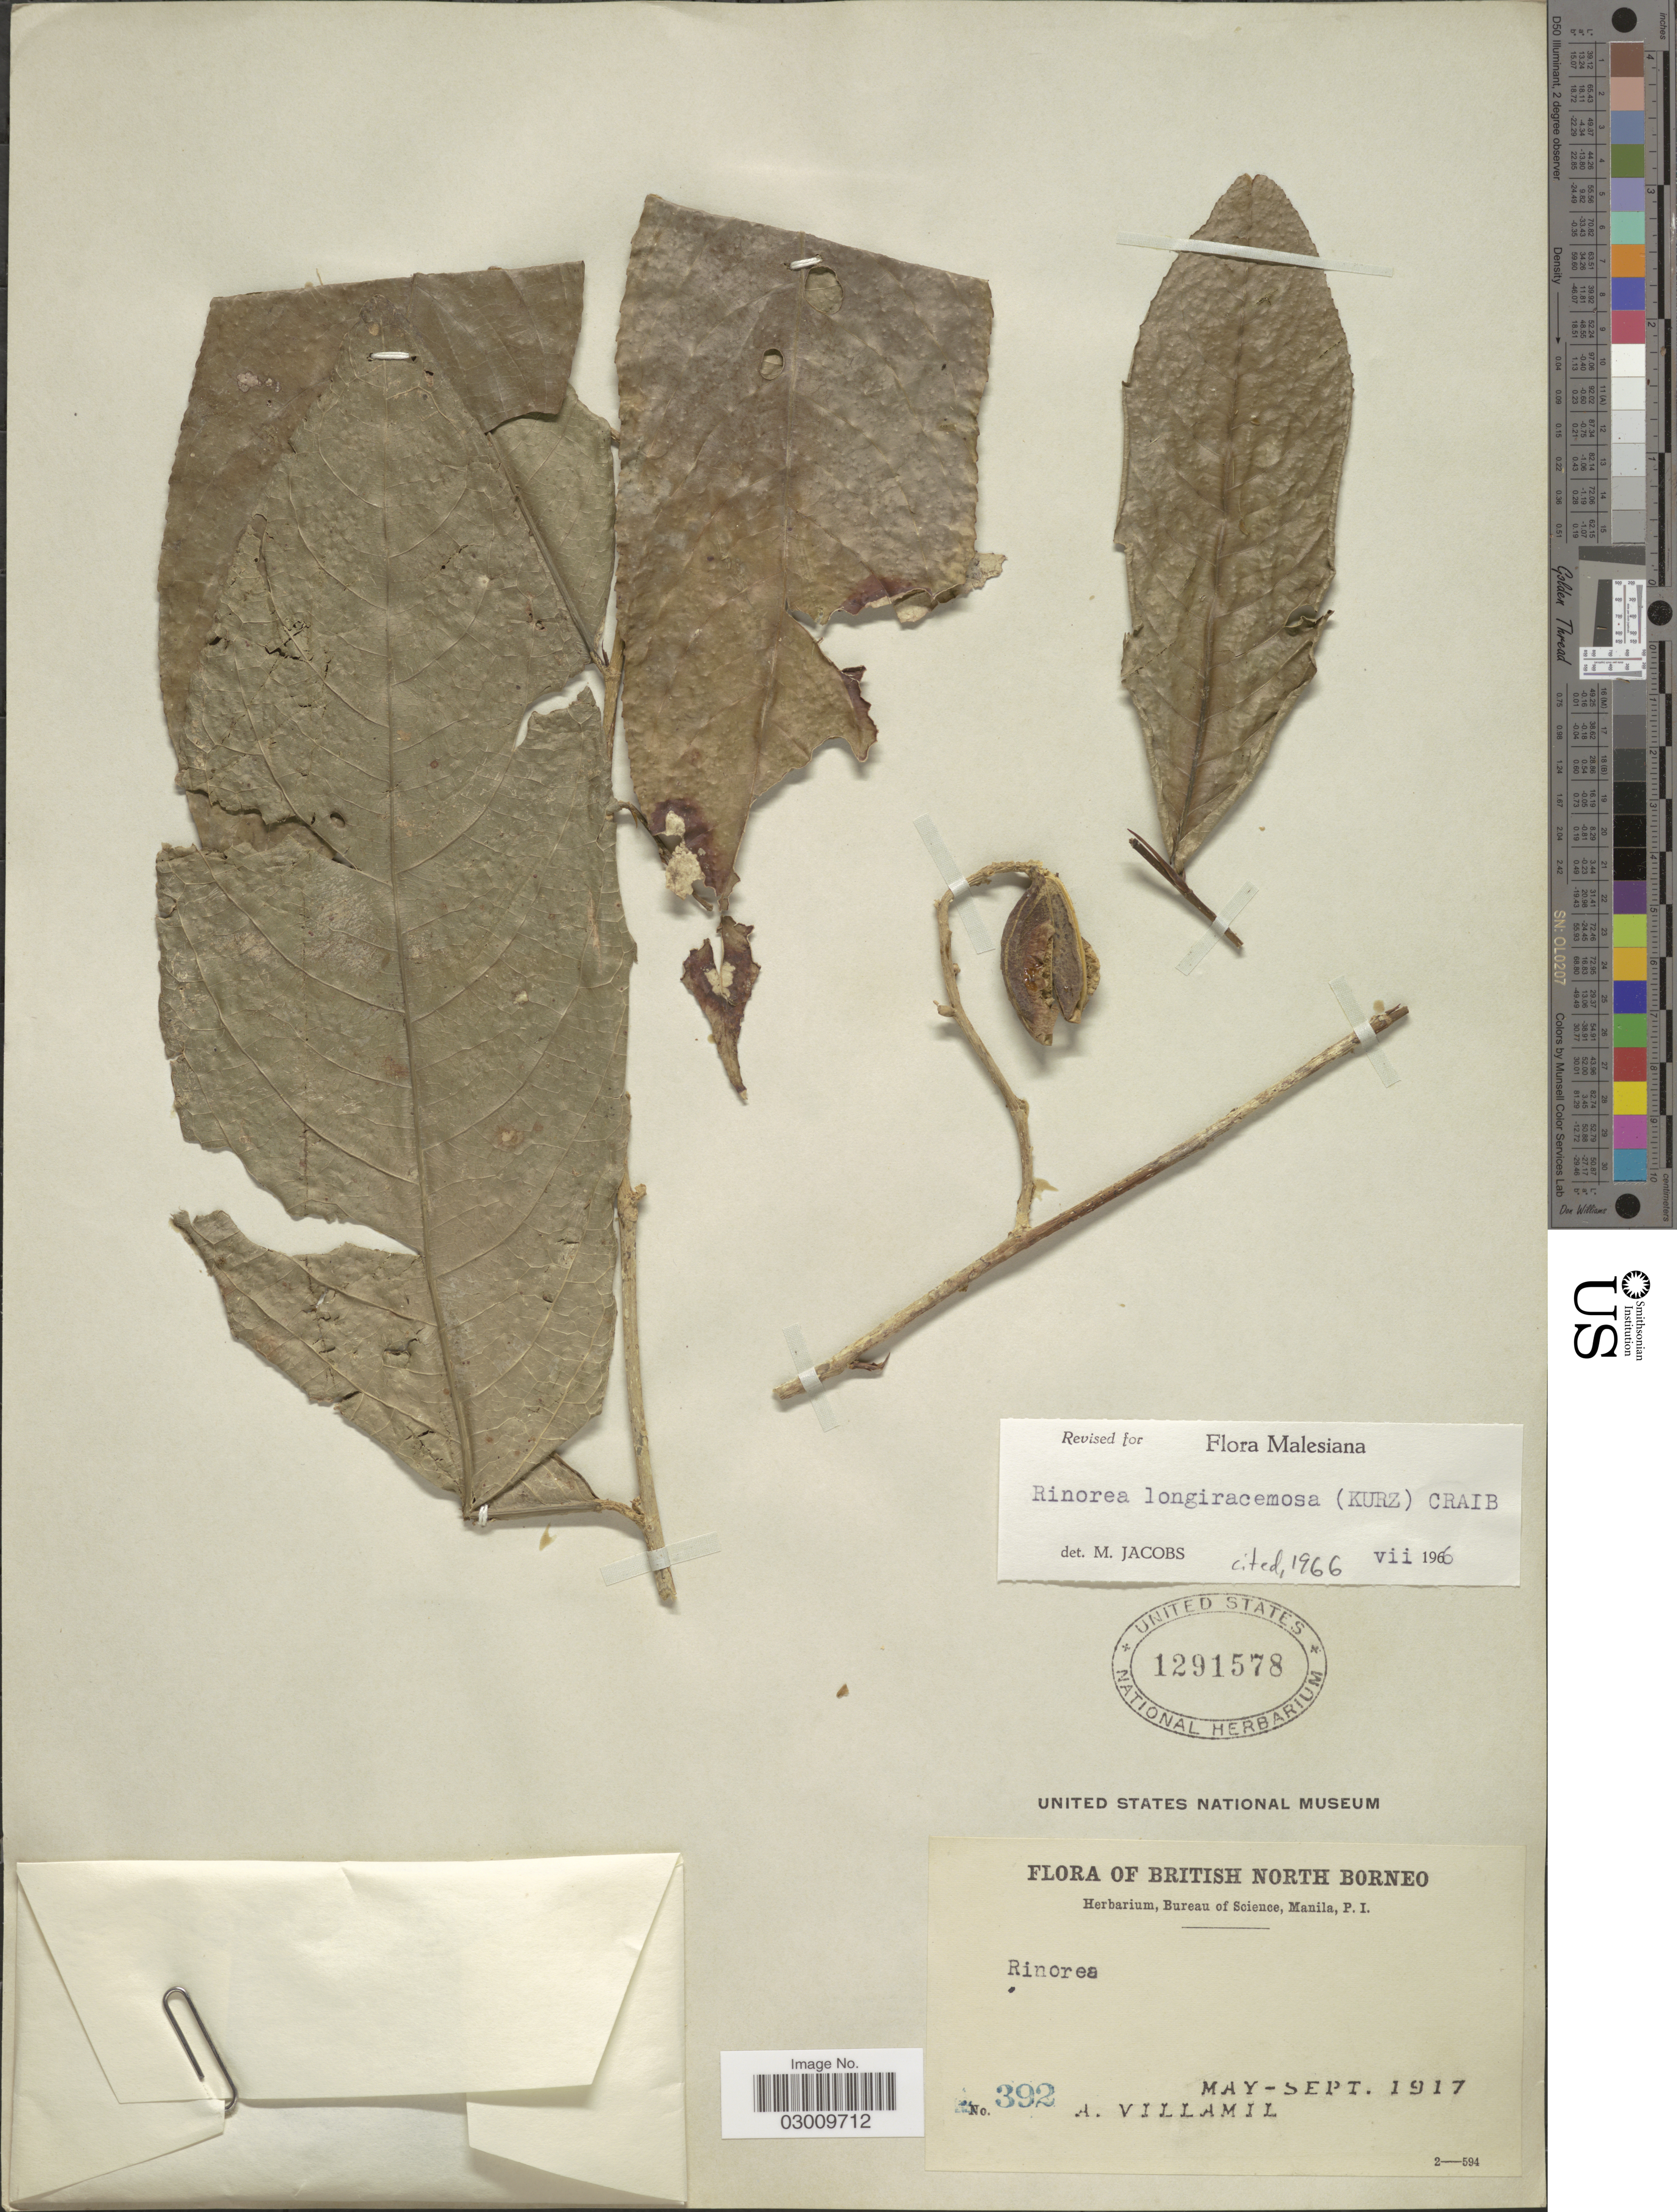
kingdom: Plantae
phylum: Tracheophyta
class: Magnoliopsida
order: Malpighiales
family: Violaceae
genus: Rinorea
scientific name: Rinorea longiracemosa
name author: (Kurz) Craib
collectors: A. Villamil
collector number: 392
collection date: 1917-05/1917-09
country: Malaysia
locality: British North Borneo.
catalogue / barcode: US 1291578